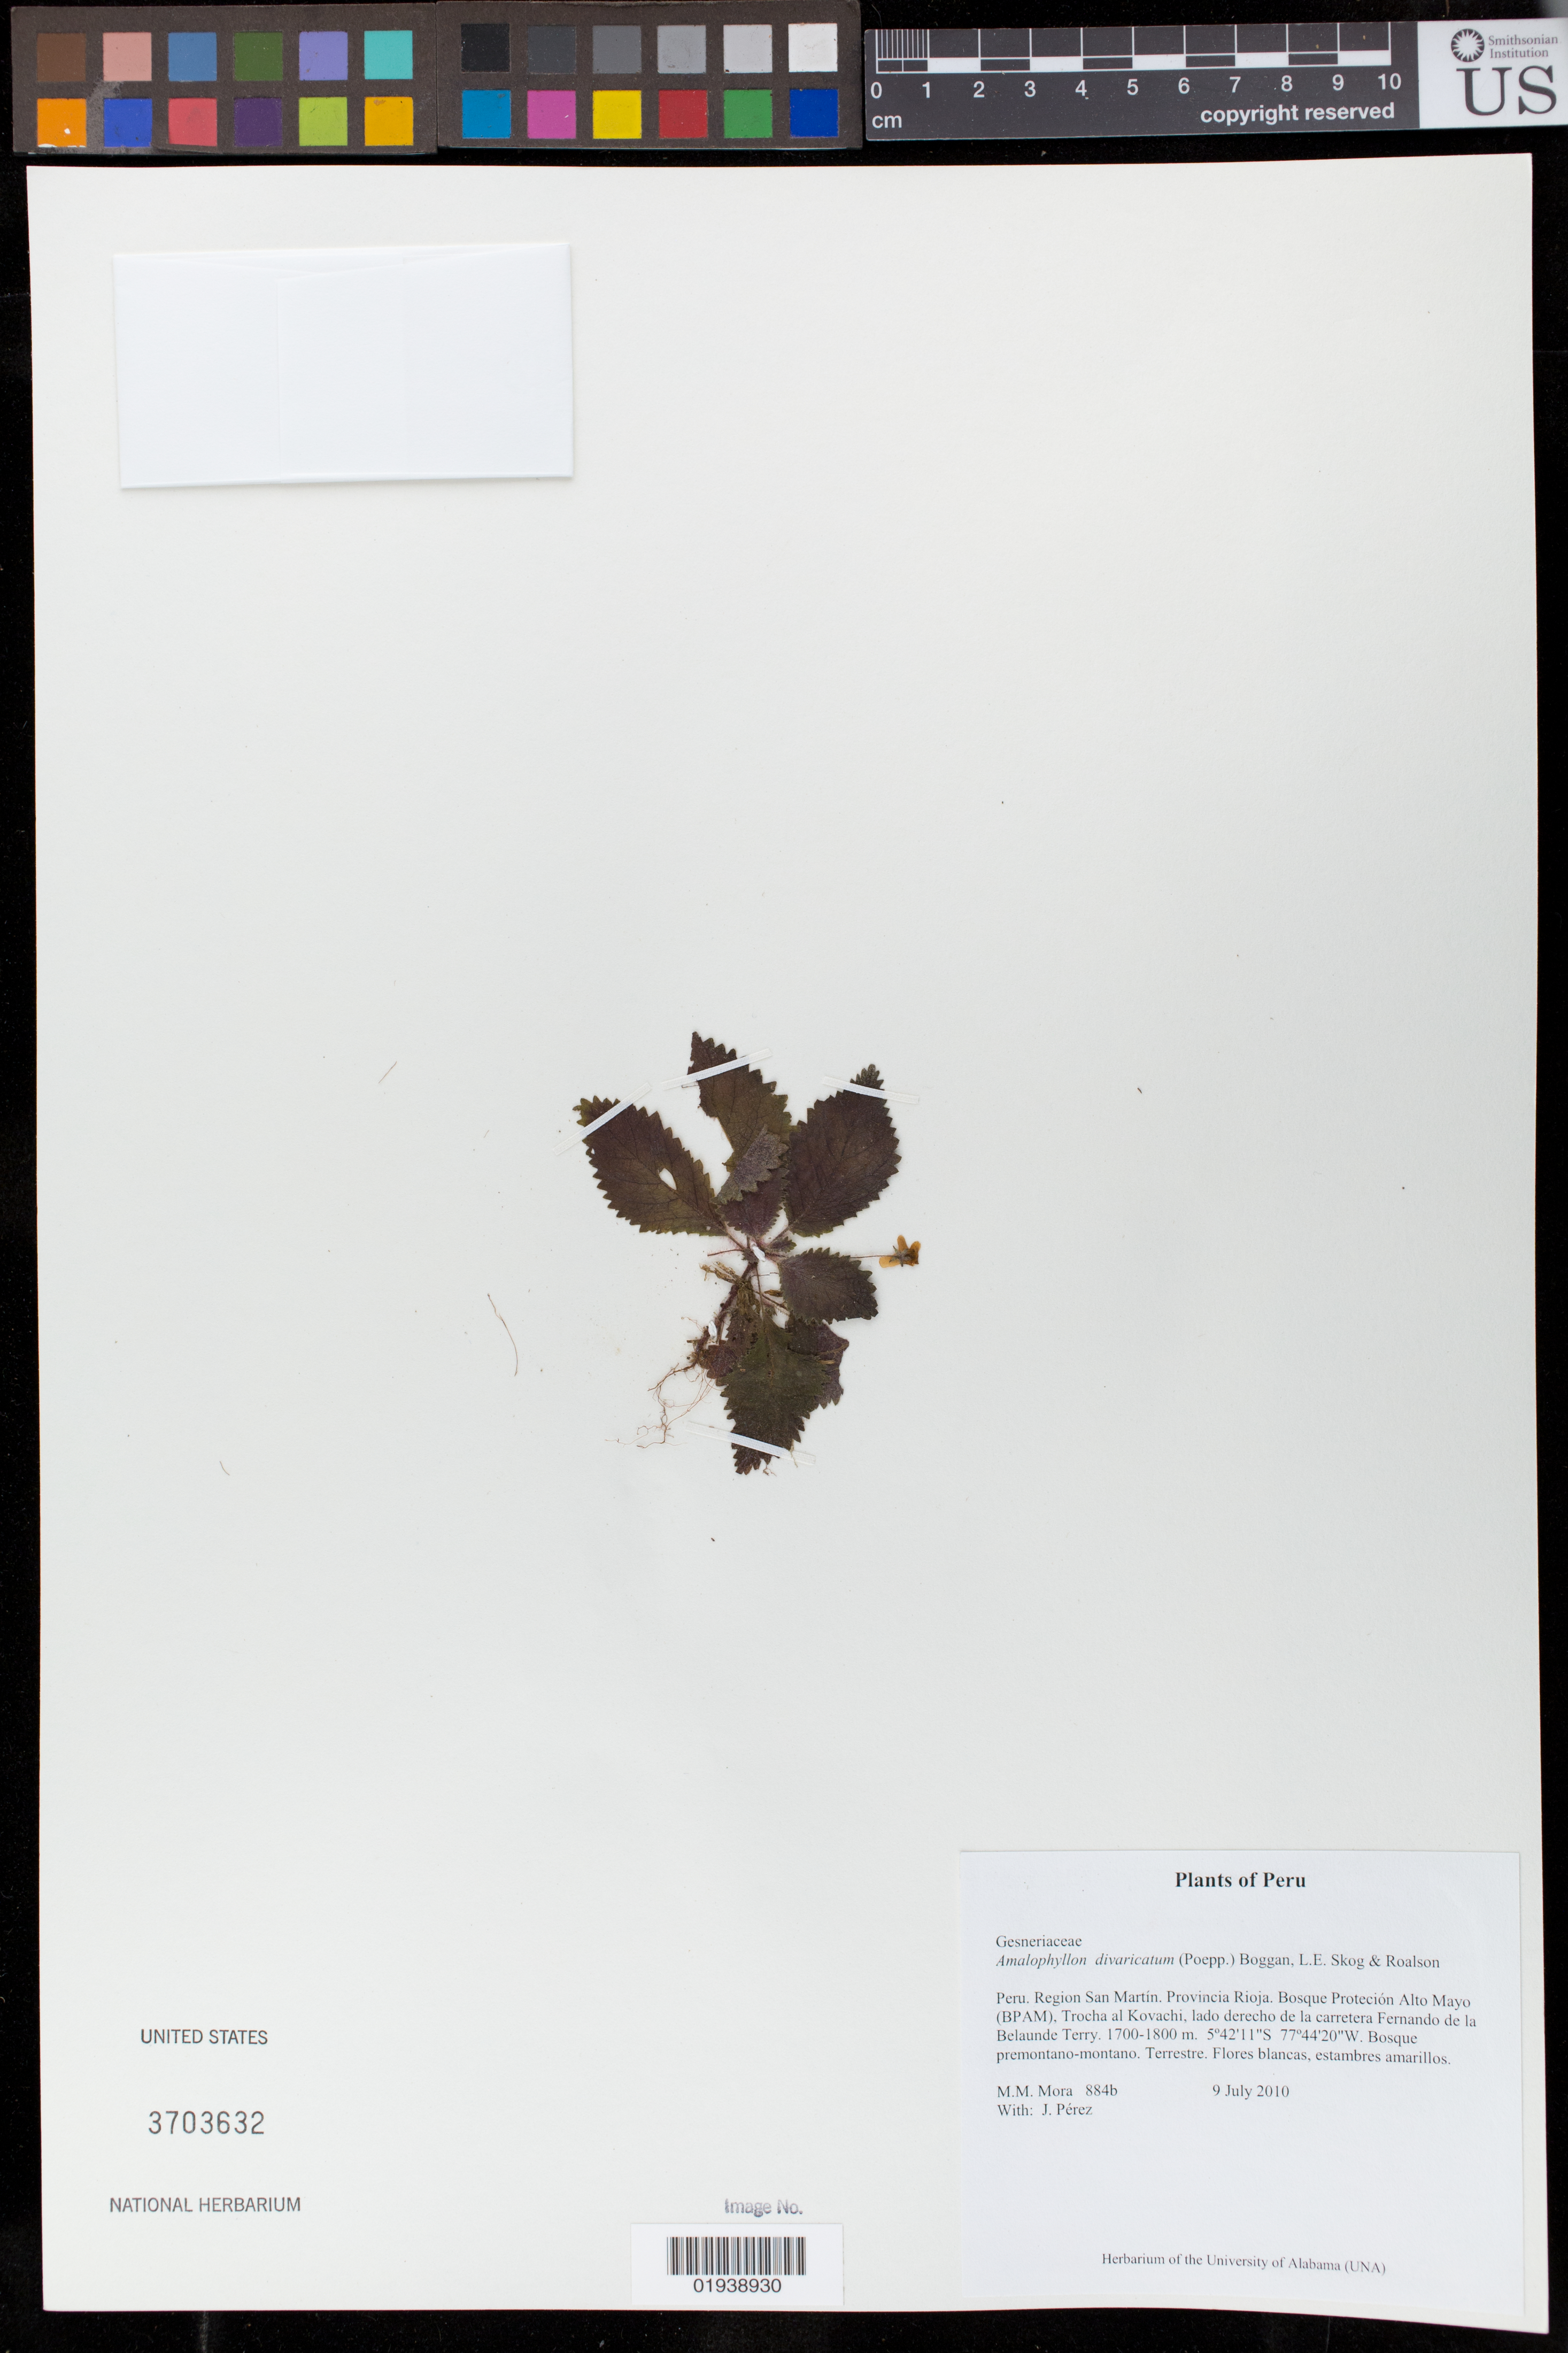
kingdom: Plantae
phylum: Tracheophyta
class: Magnoliopsida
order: Lamiales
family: Gesneriaceae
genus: Amalophyllon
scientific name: Amalophyllon divaricatum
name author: (Poepp.) Boggan et al.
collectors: M. M. Mora & J. Perez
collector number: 884b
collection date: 2010-07-09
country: Peru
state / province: San Martín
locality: Provincia Rioja. Bosque Protecion Alto Mayo (BPAM), Trocha al Kovachi, lado derecho de la carretera Fernando de la Belaunde Terry.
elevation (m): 1700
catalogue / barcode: US 3703632